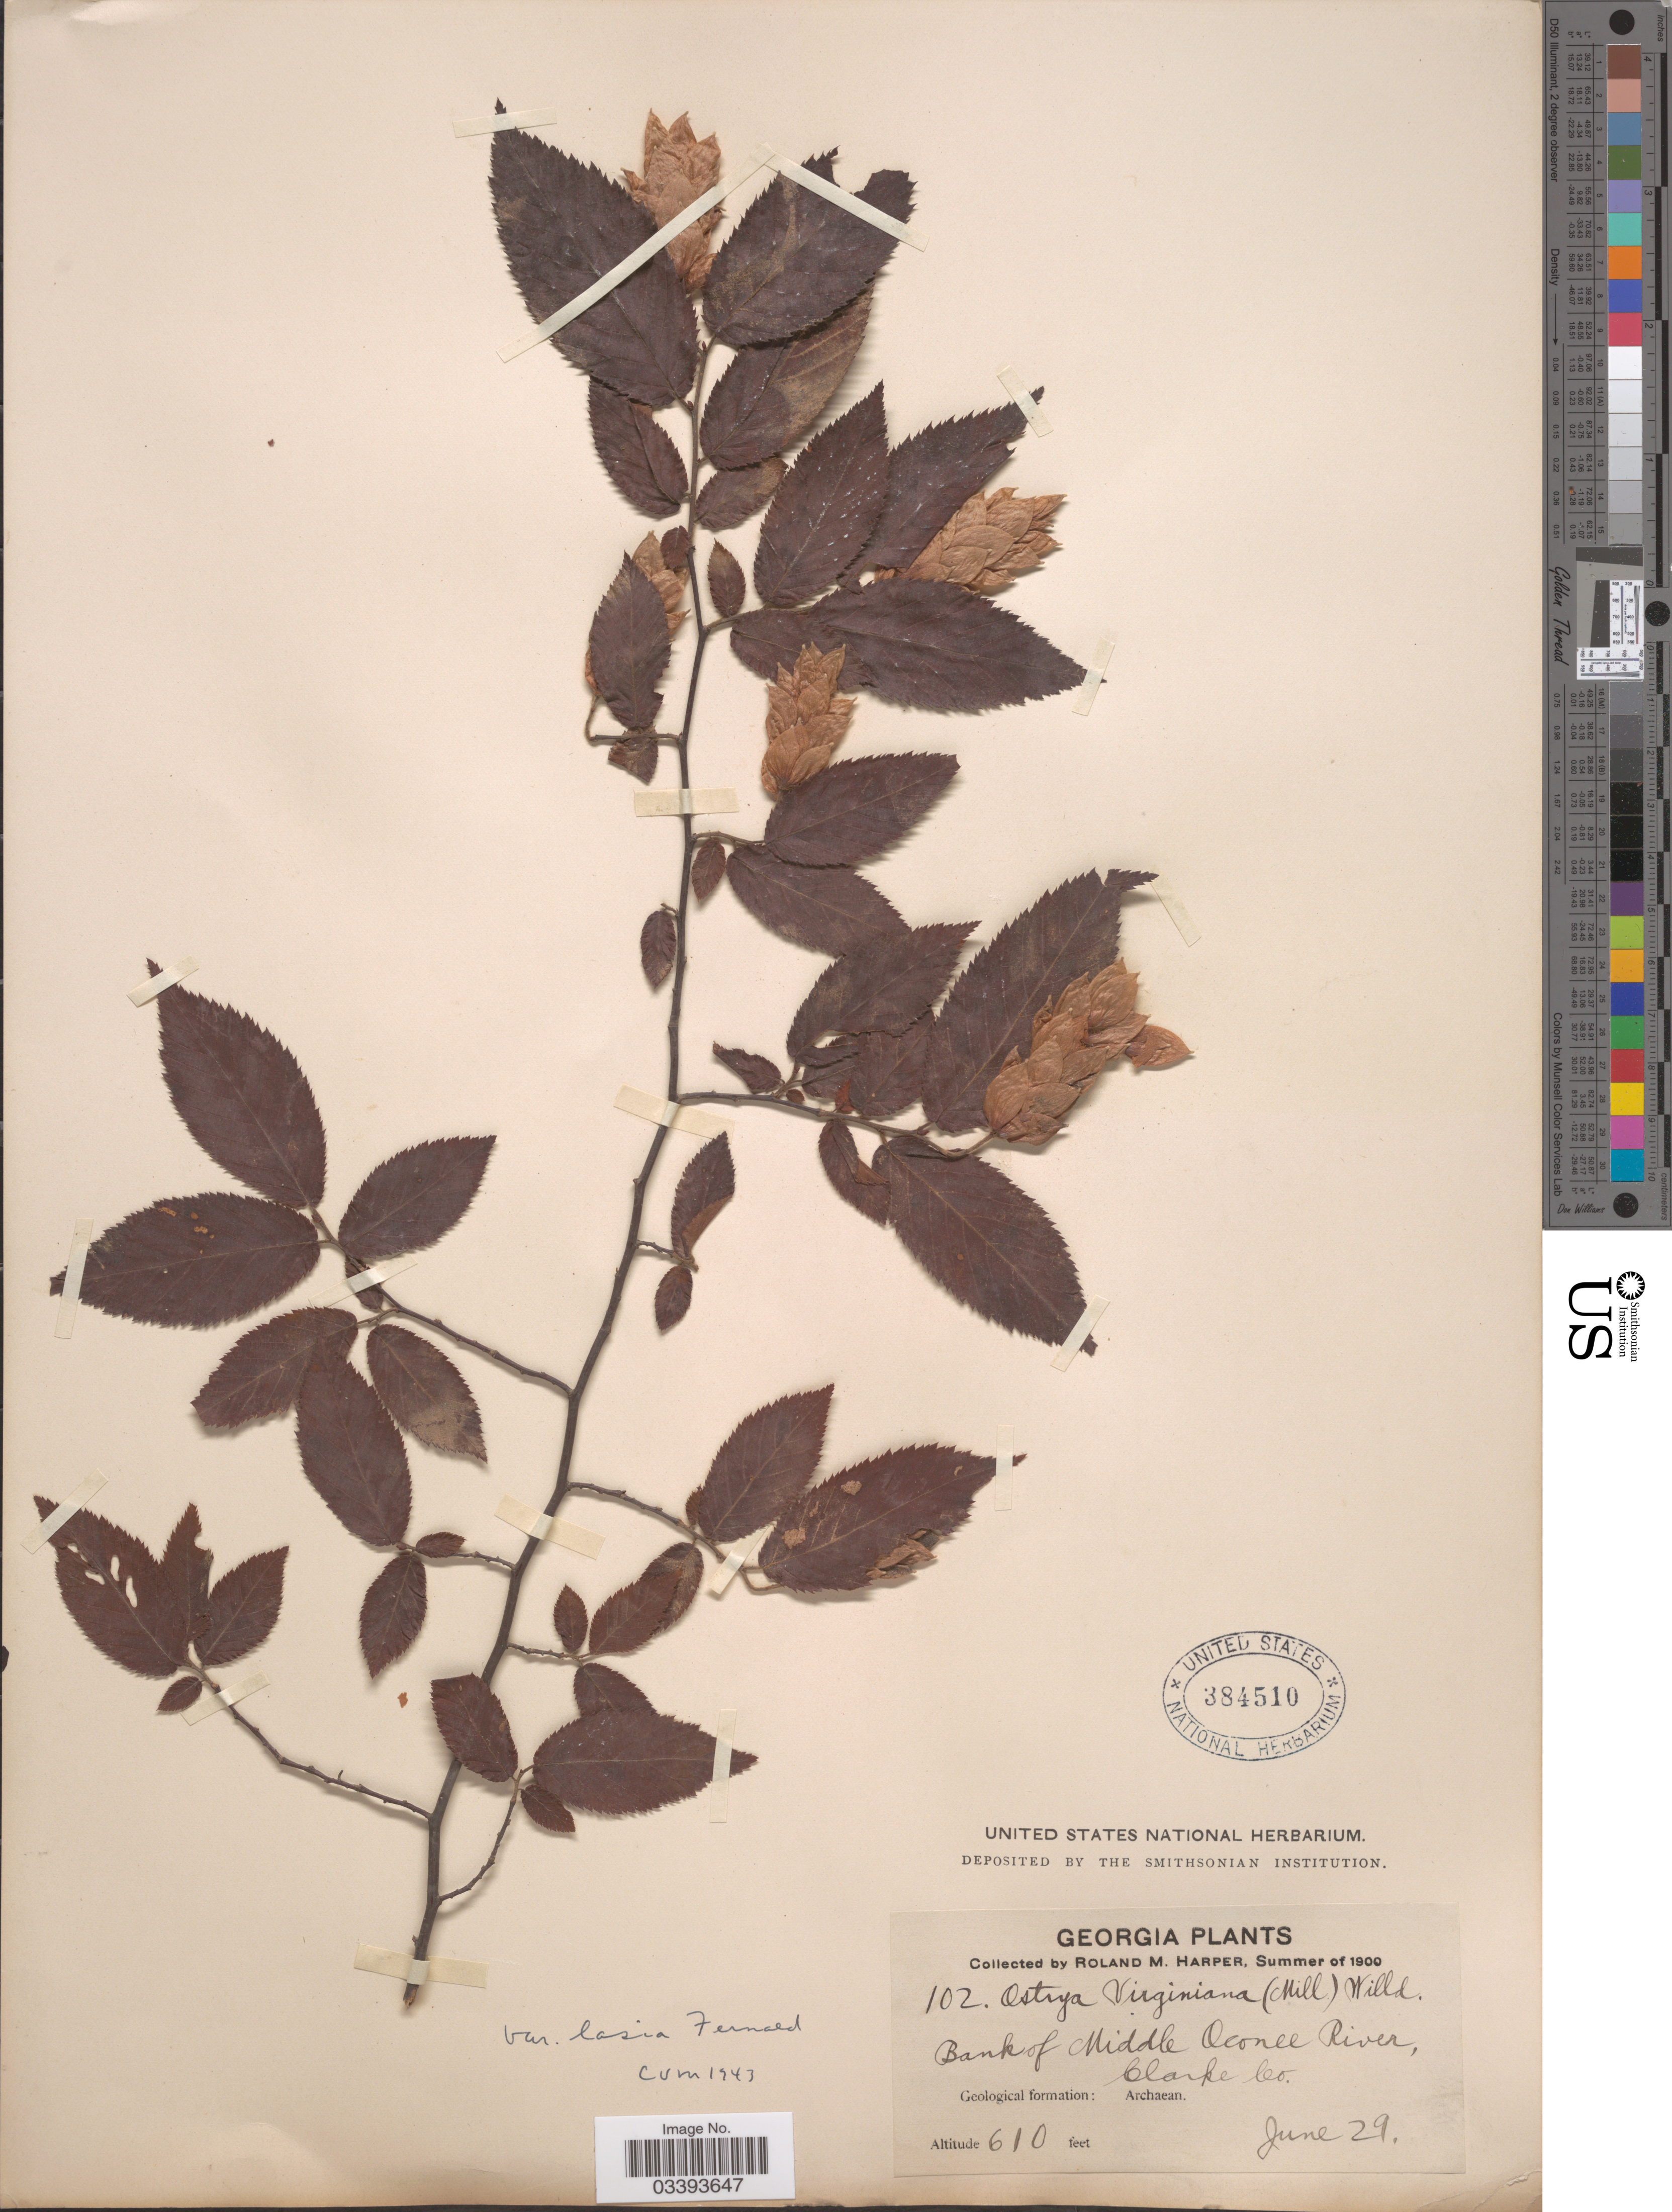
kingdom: Plantae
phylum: Tracheophyta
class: Magnoliopsida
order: Fagales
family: Betulaceae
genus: Ostrya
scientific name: Ostrya virginiana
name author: (Mill.) K. Koch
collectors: R. M. Harper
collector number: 102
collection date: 1900-06-29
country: United States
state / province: Georgia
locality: Bank of Middle Oconee River, Clarke Co.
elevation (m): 186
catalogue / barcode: US 384510